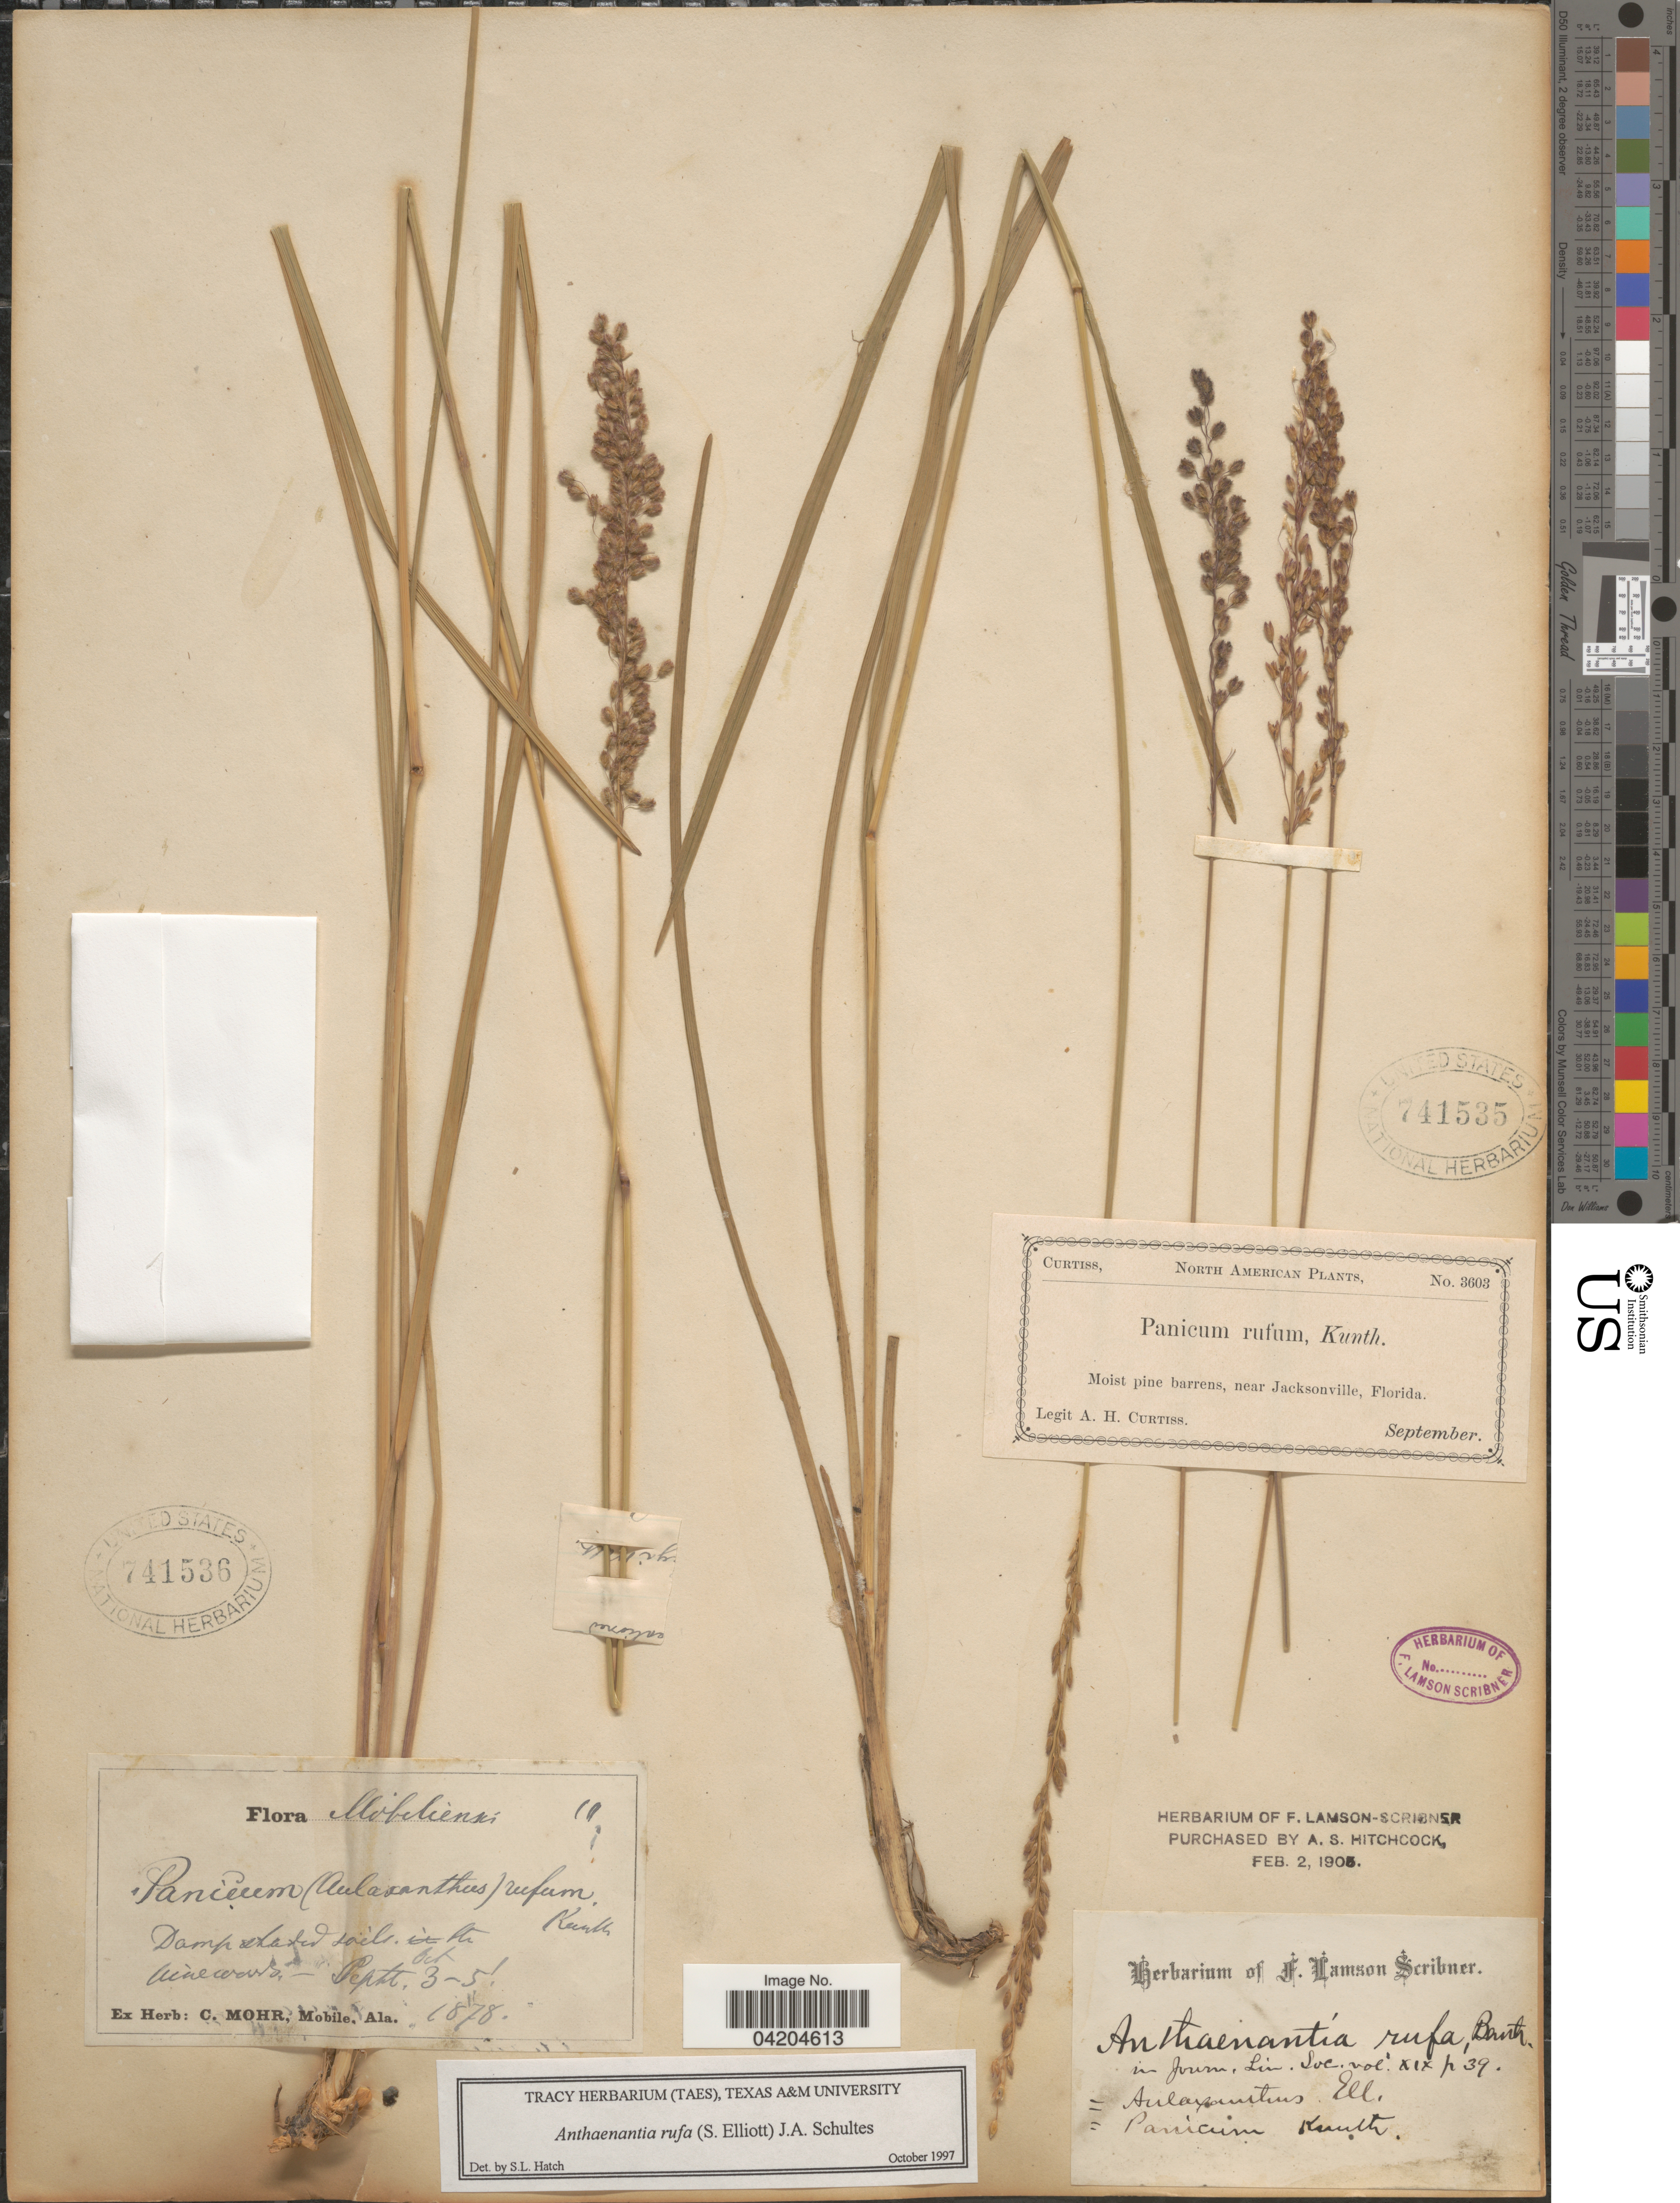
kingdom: Plantae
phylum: Tracheophyta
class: Liliopsida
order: Poales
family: Poaceae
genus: Anthaenantia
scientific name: Anthaenantia rufa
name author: (Elliott) Schult.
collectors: A. H. Curtiss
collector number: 3603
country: United States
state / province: Florida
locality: Moist pine barrens, near Jacksonville.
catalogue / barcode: US 741535-2